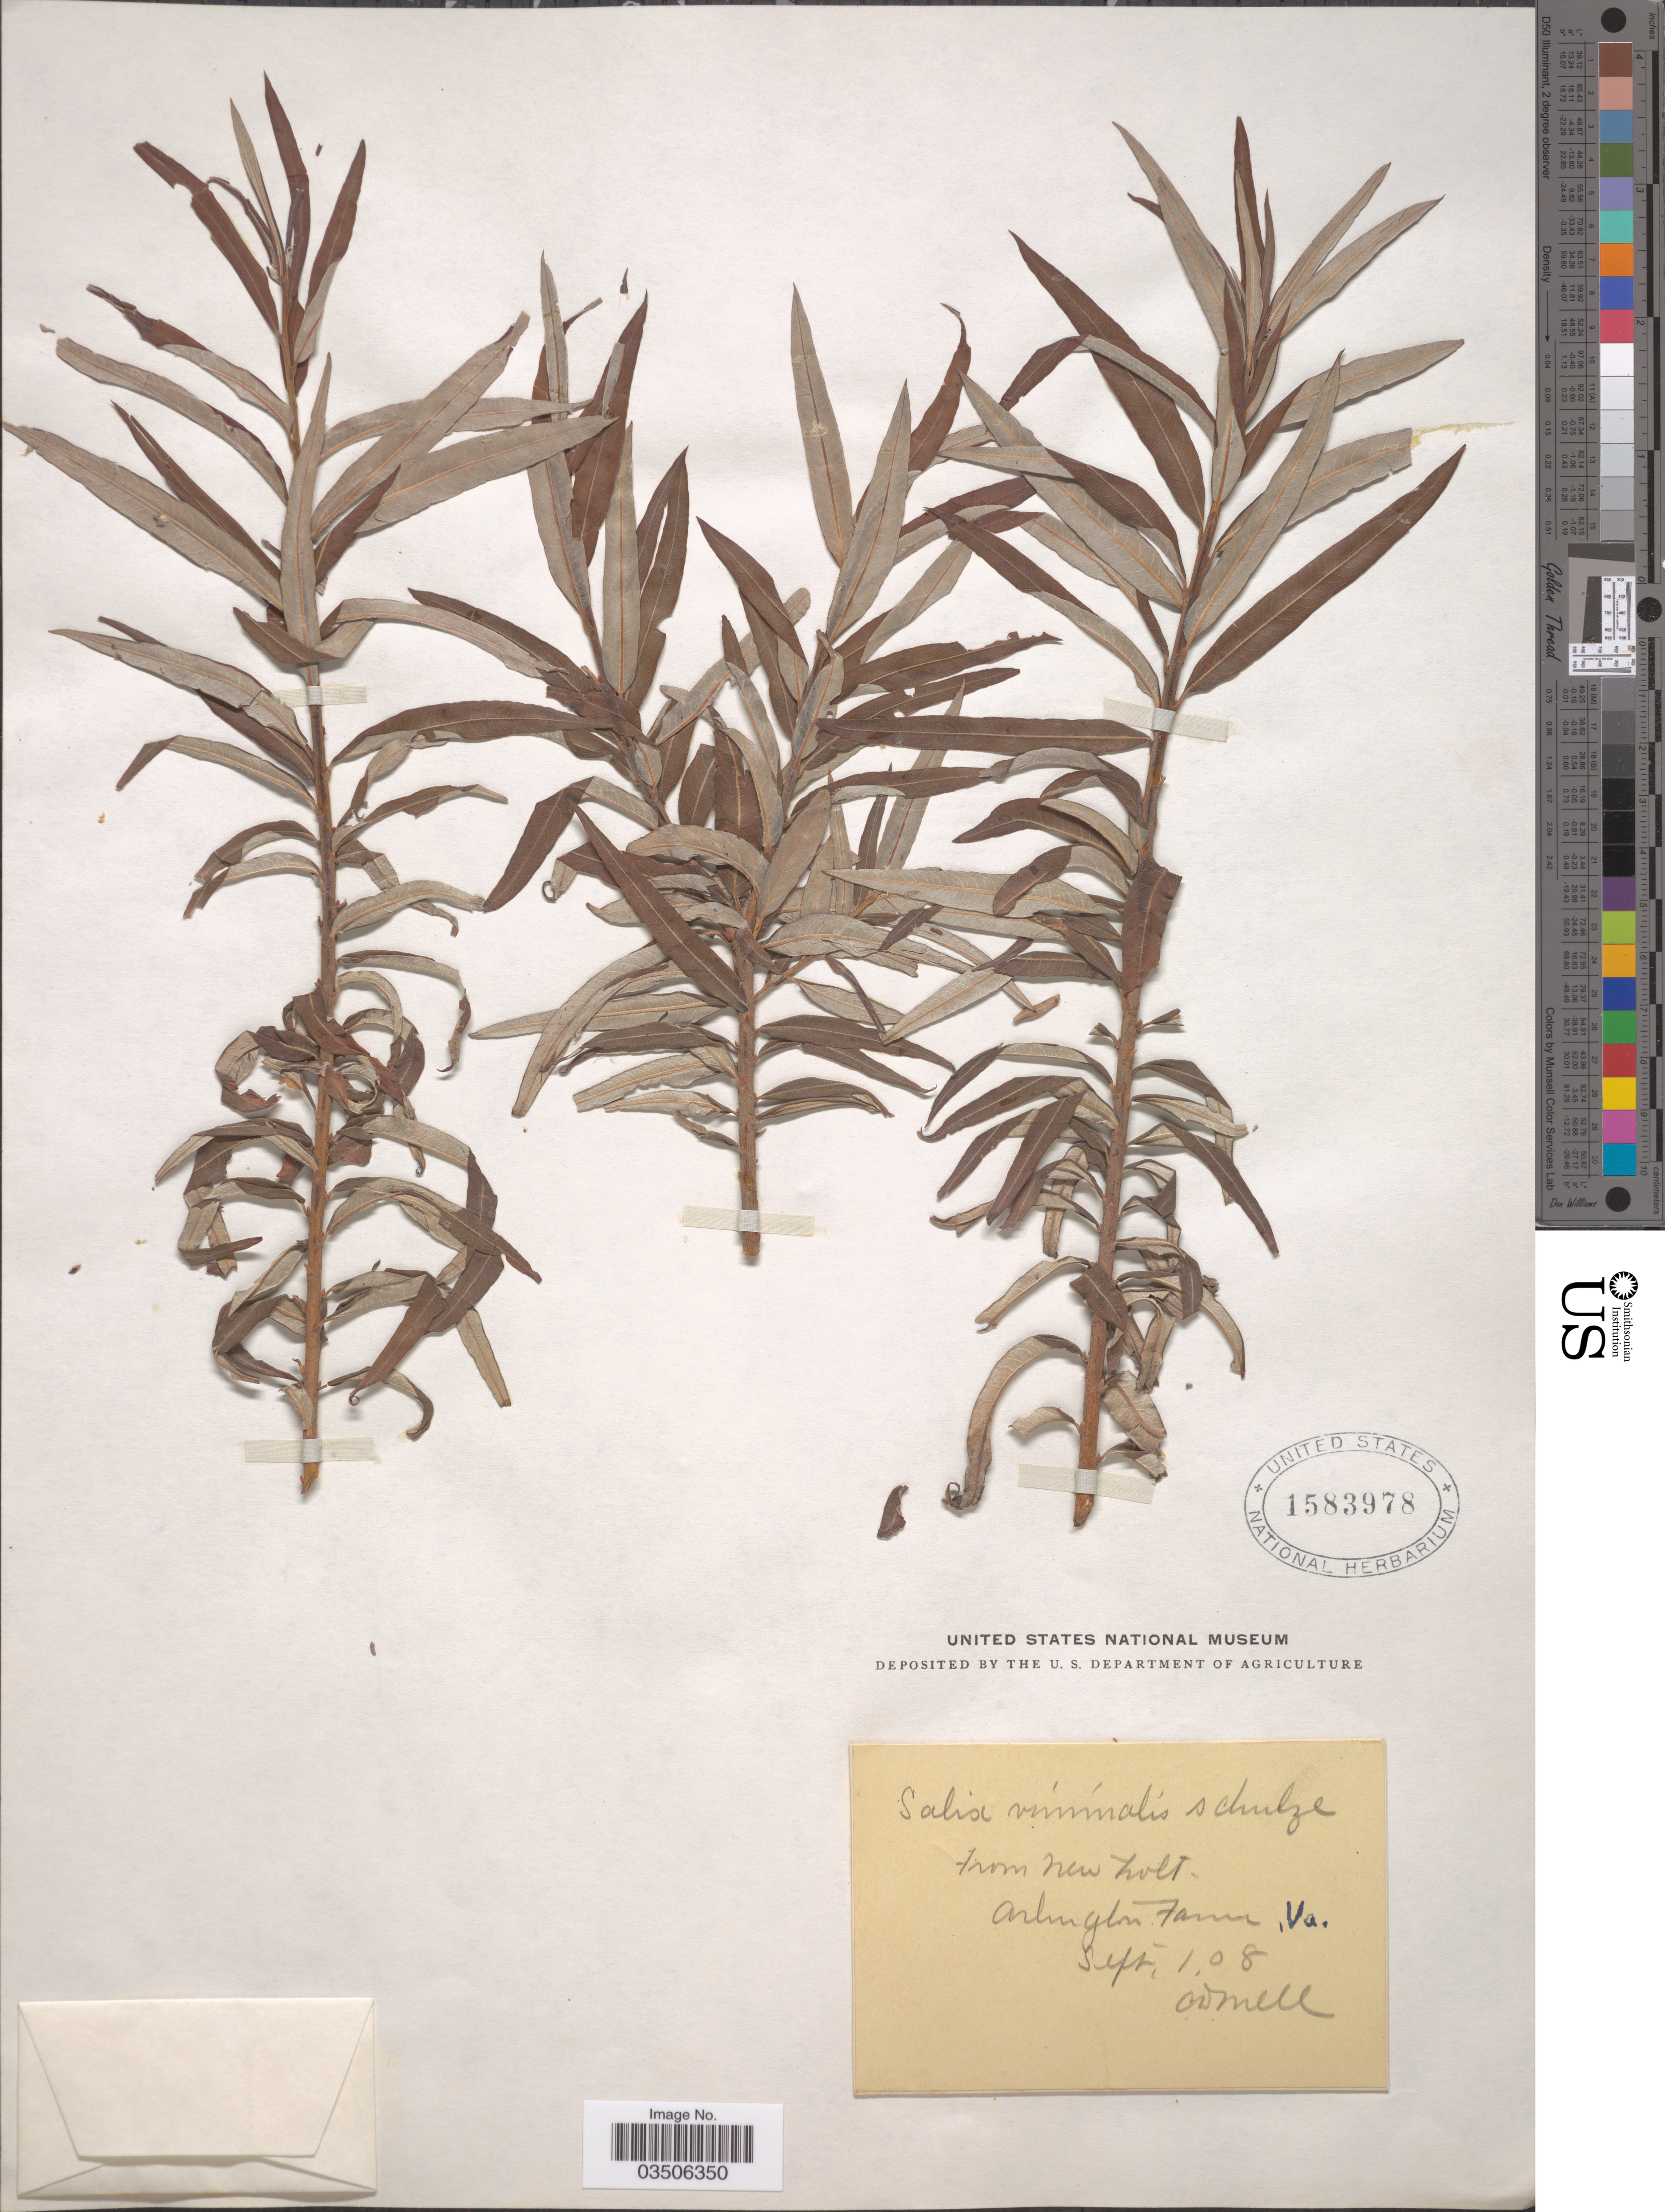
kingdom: Plantae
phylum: Tracheophyta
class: Magnoliopsida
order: Malpighiales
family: Salicaceae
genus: Salix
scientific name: Salix viminalis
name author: L.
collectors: C. D. Mell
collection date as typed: Transcribed d/m/y: 1/8/8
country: United States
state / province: Virginia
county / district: Arlington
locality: Arlington Farm.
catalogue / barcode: US 1583978